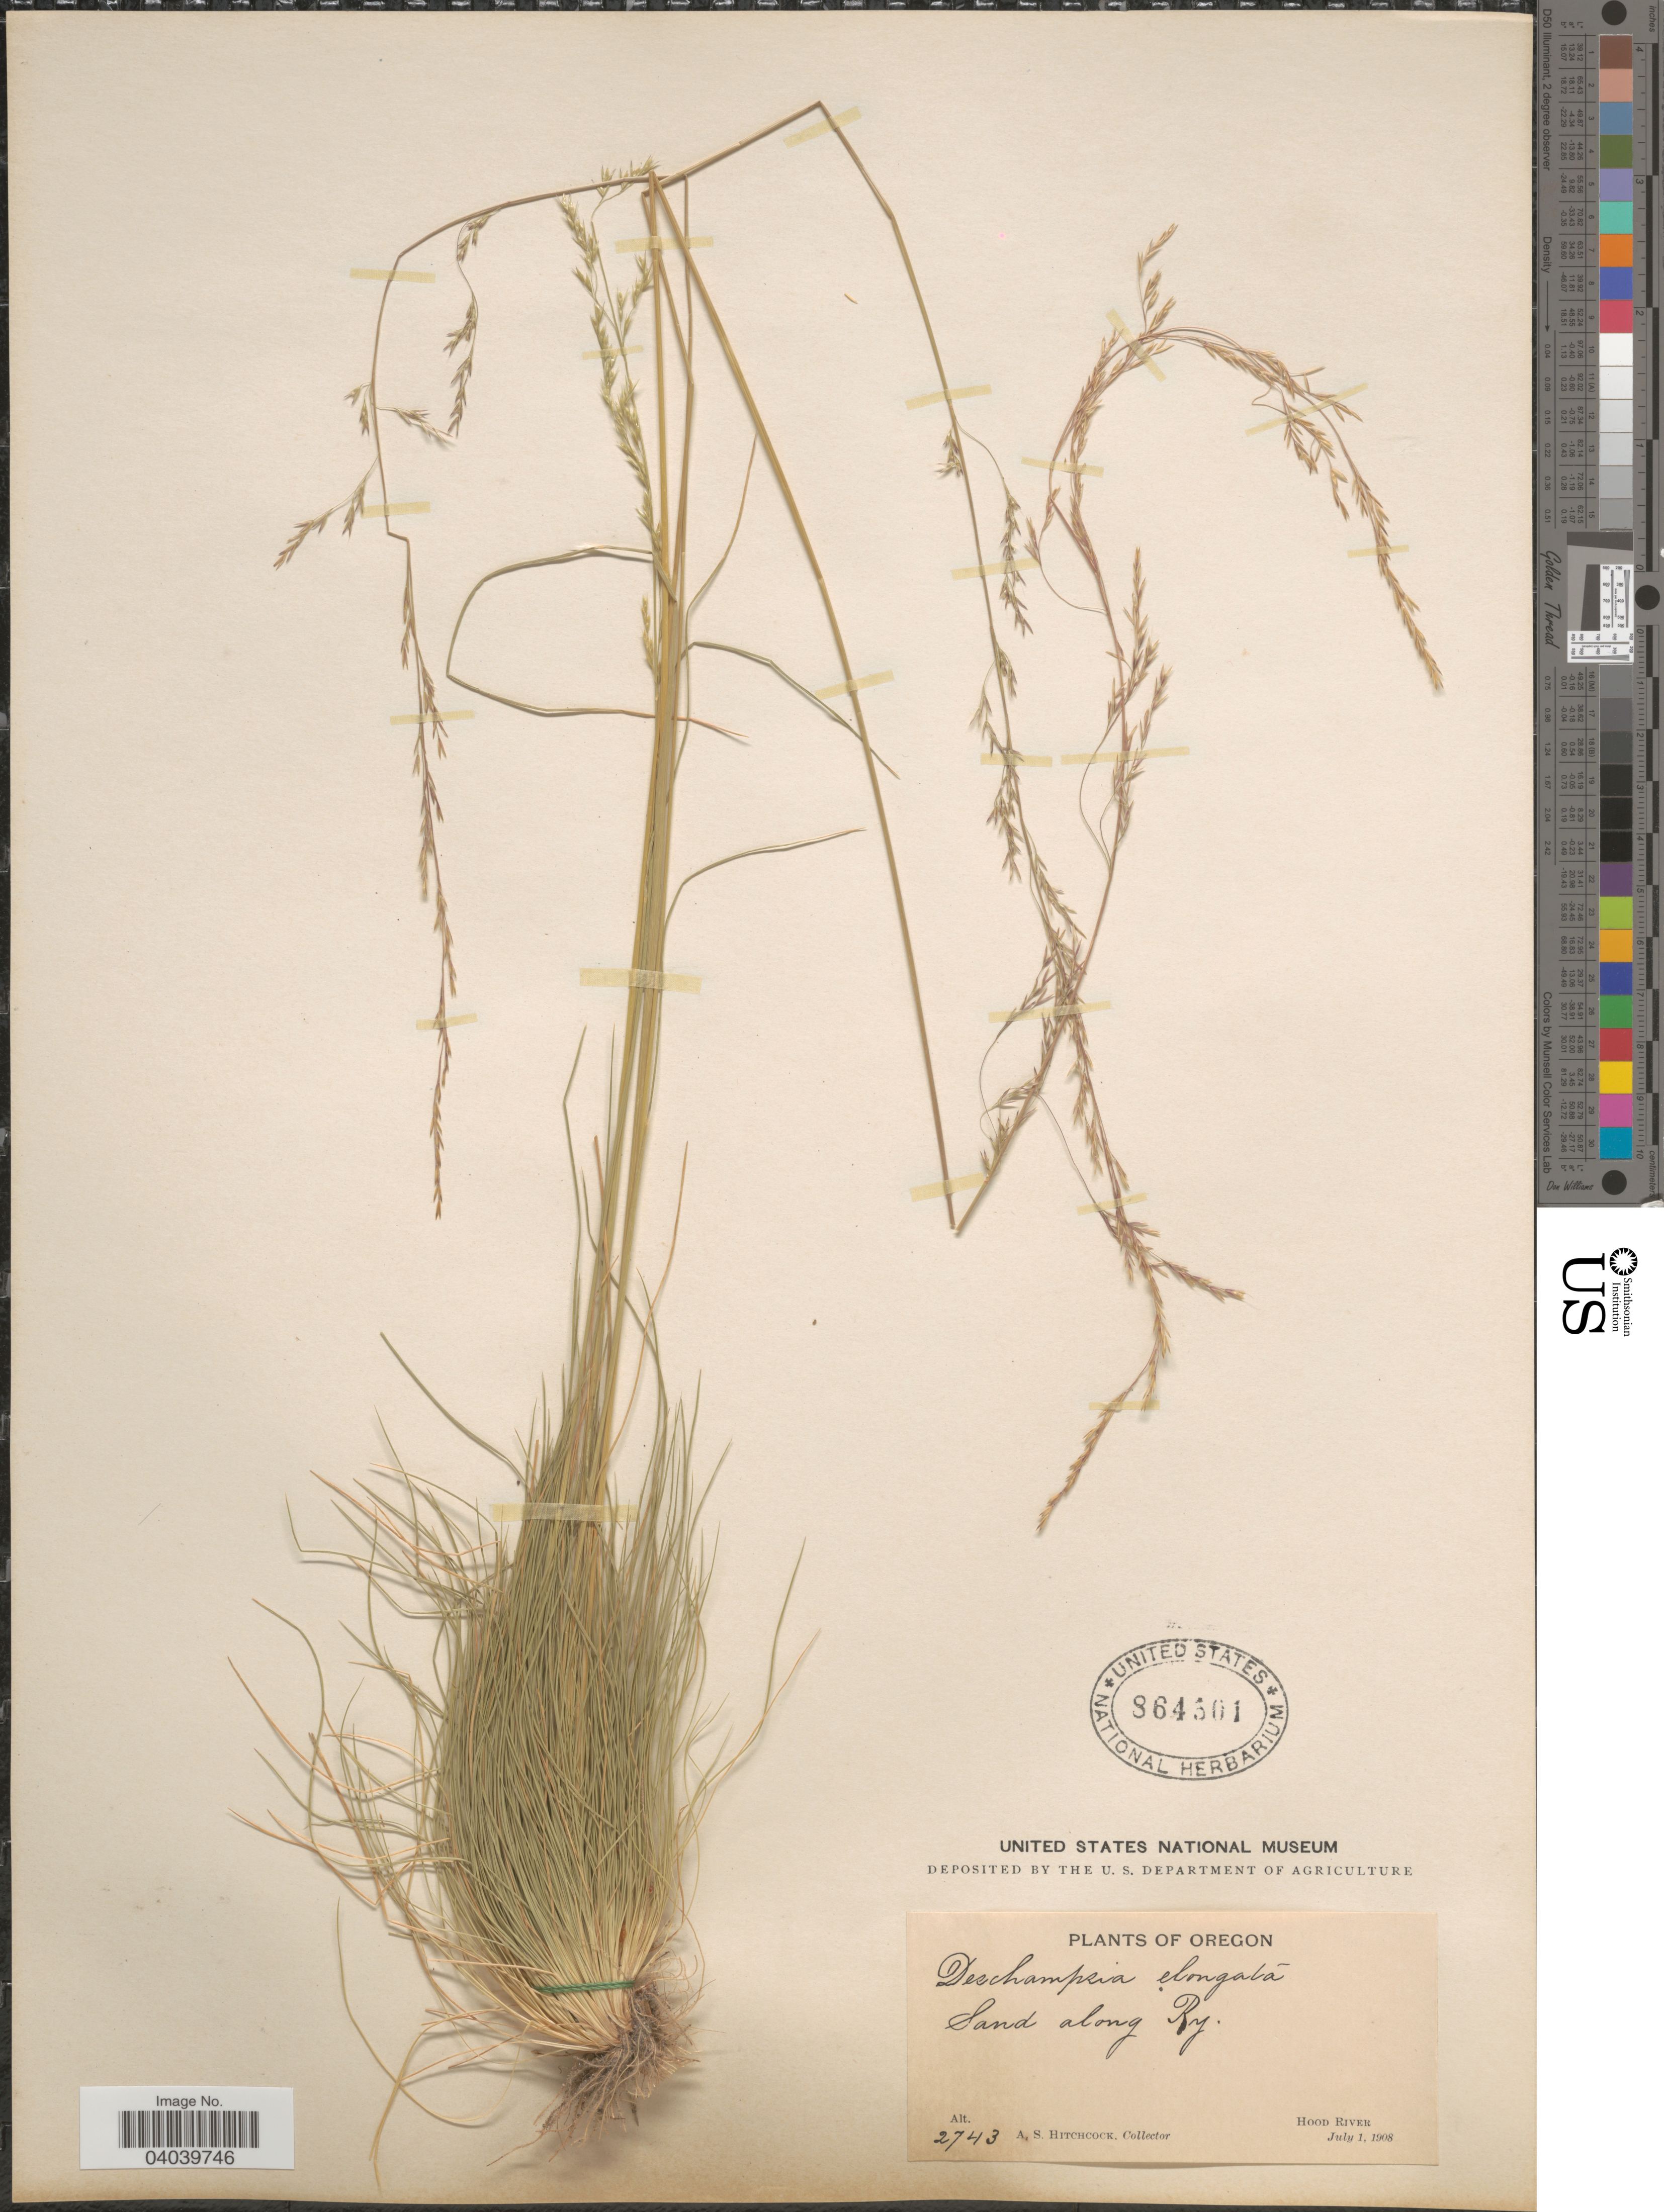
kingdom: Plantae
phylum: Tracheophyta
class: Liliopsida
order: Poales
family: Poaceae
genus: Deschampsia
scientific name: Deschampsia elongata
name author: (Hook.) Munro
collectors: A. S. Hitchcock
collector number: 2743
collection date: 1908-07-01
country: United States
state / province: Oregon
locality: Sand along Ry. Hood River.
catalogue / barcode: US 864501